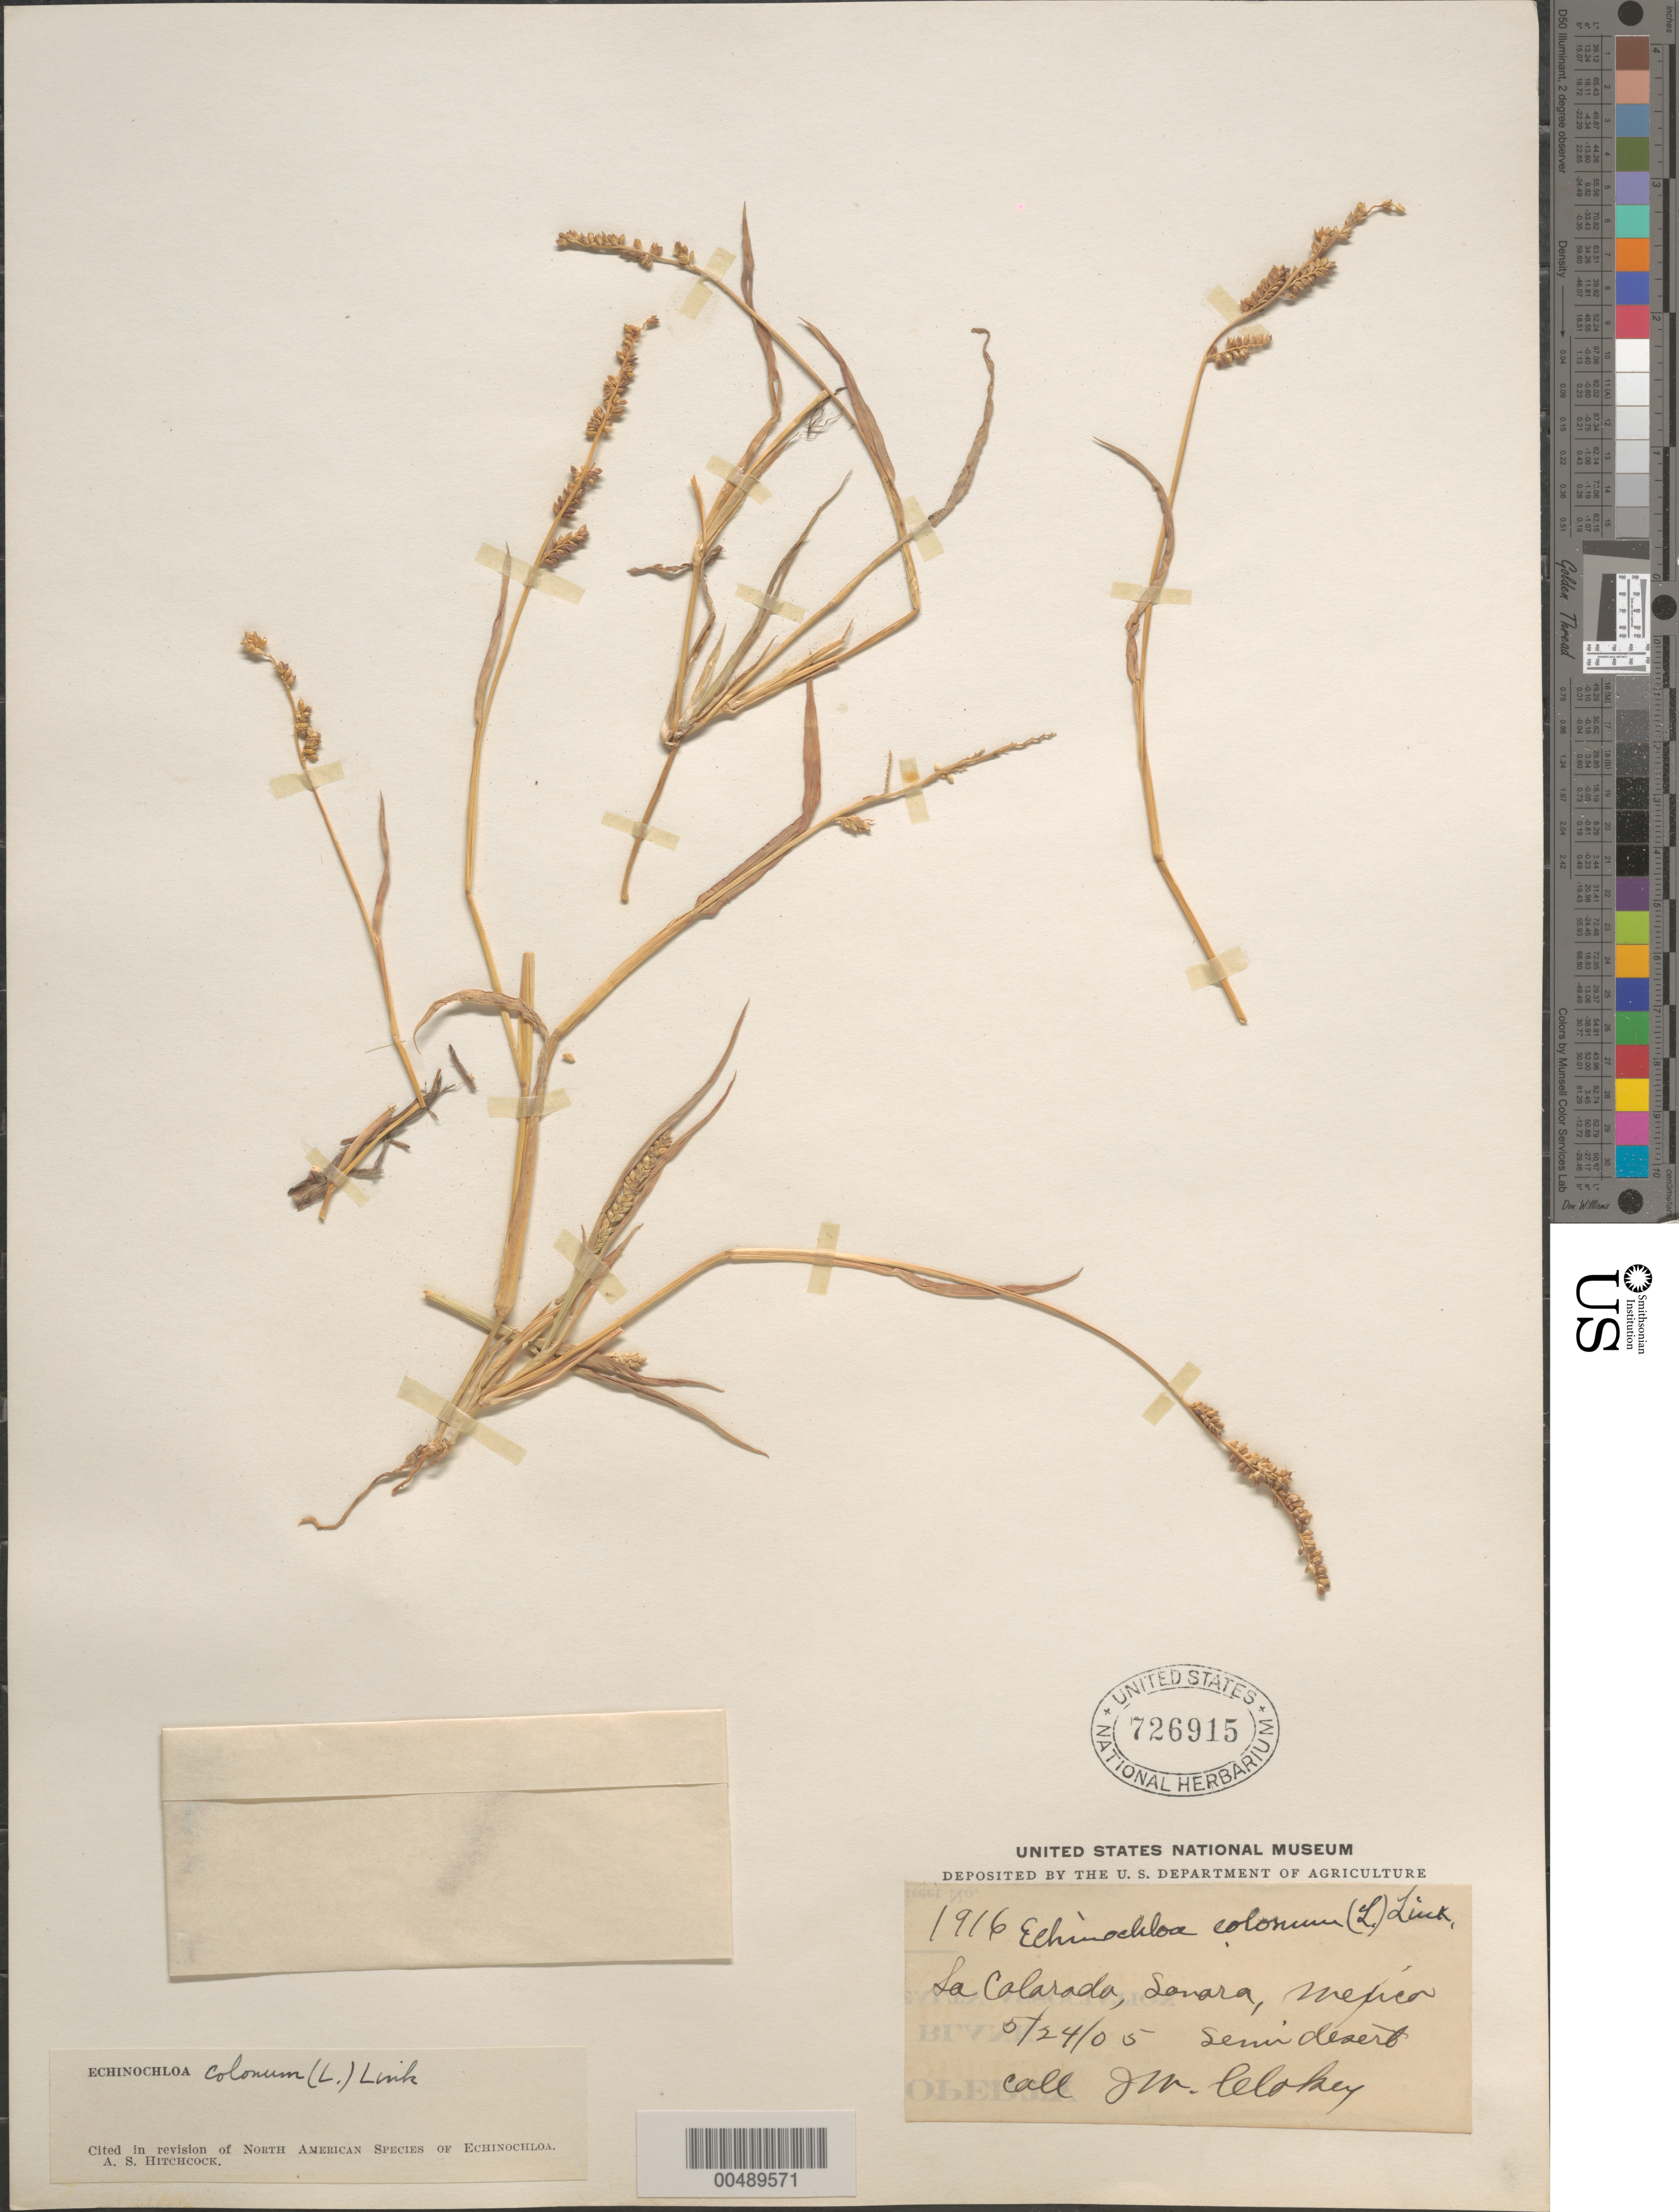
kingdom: Plantae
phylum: Tracheophyta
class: Liliopsida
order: Poales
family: Poaceae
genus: Echinochloa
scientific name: Echinochloa colona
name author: (L.) Link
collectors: I. W. Clokey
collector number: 1916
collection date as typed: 24 May 1905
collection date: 1905-05-24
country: Mexico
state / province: Sonora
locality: La Colorada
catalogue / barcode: US 726915